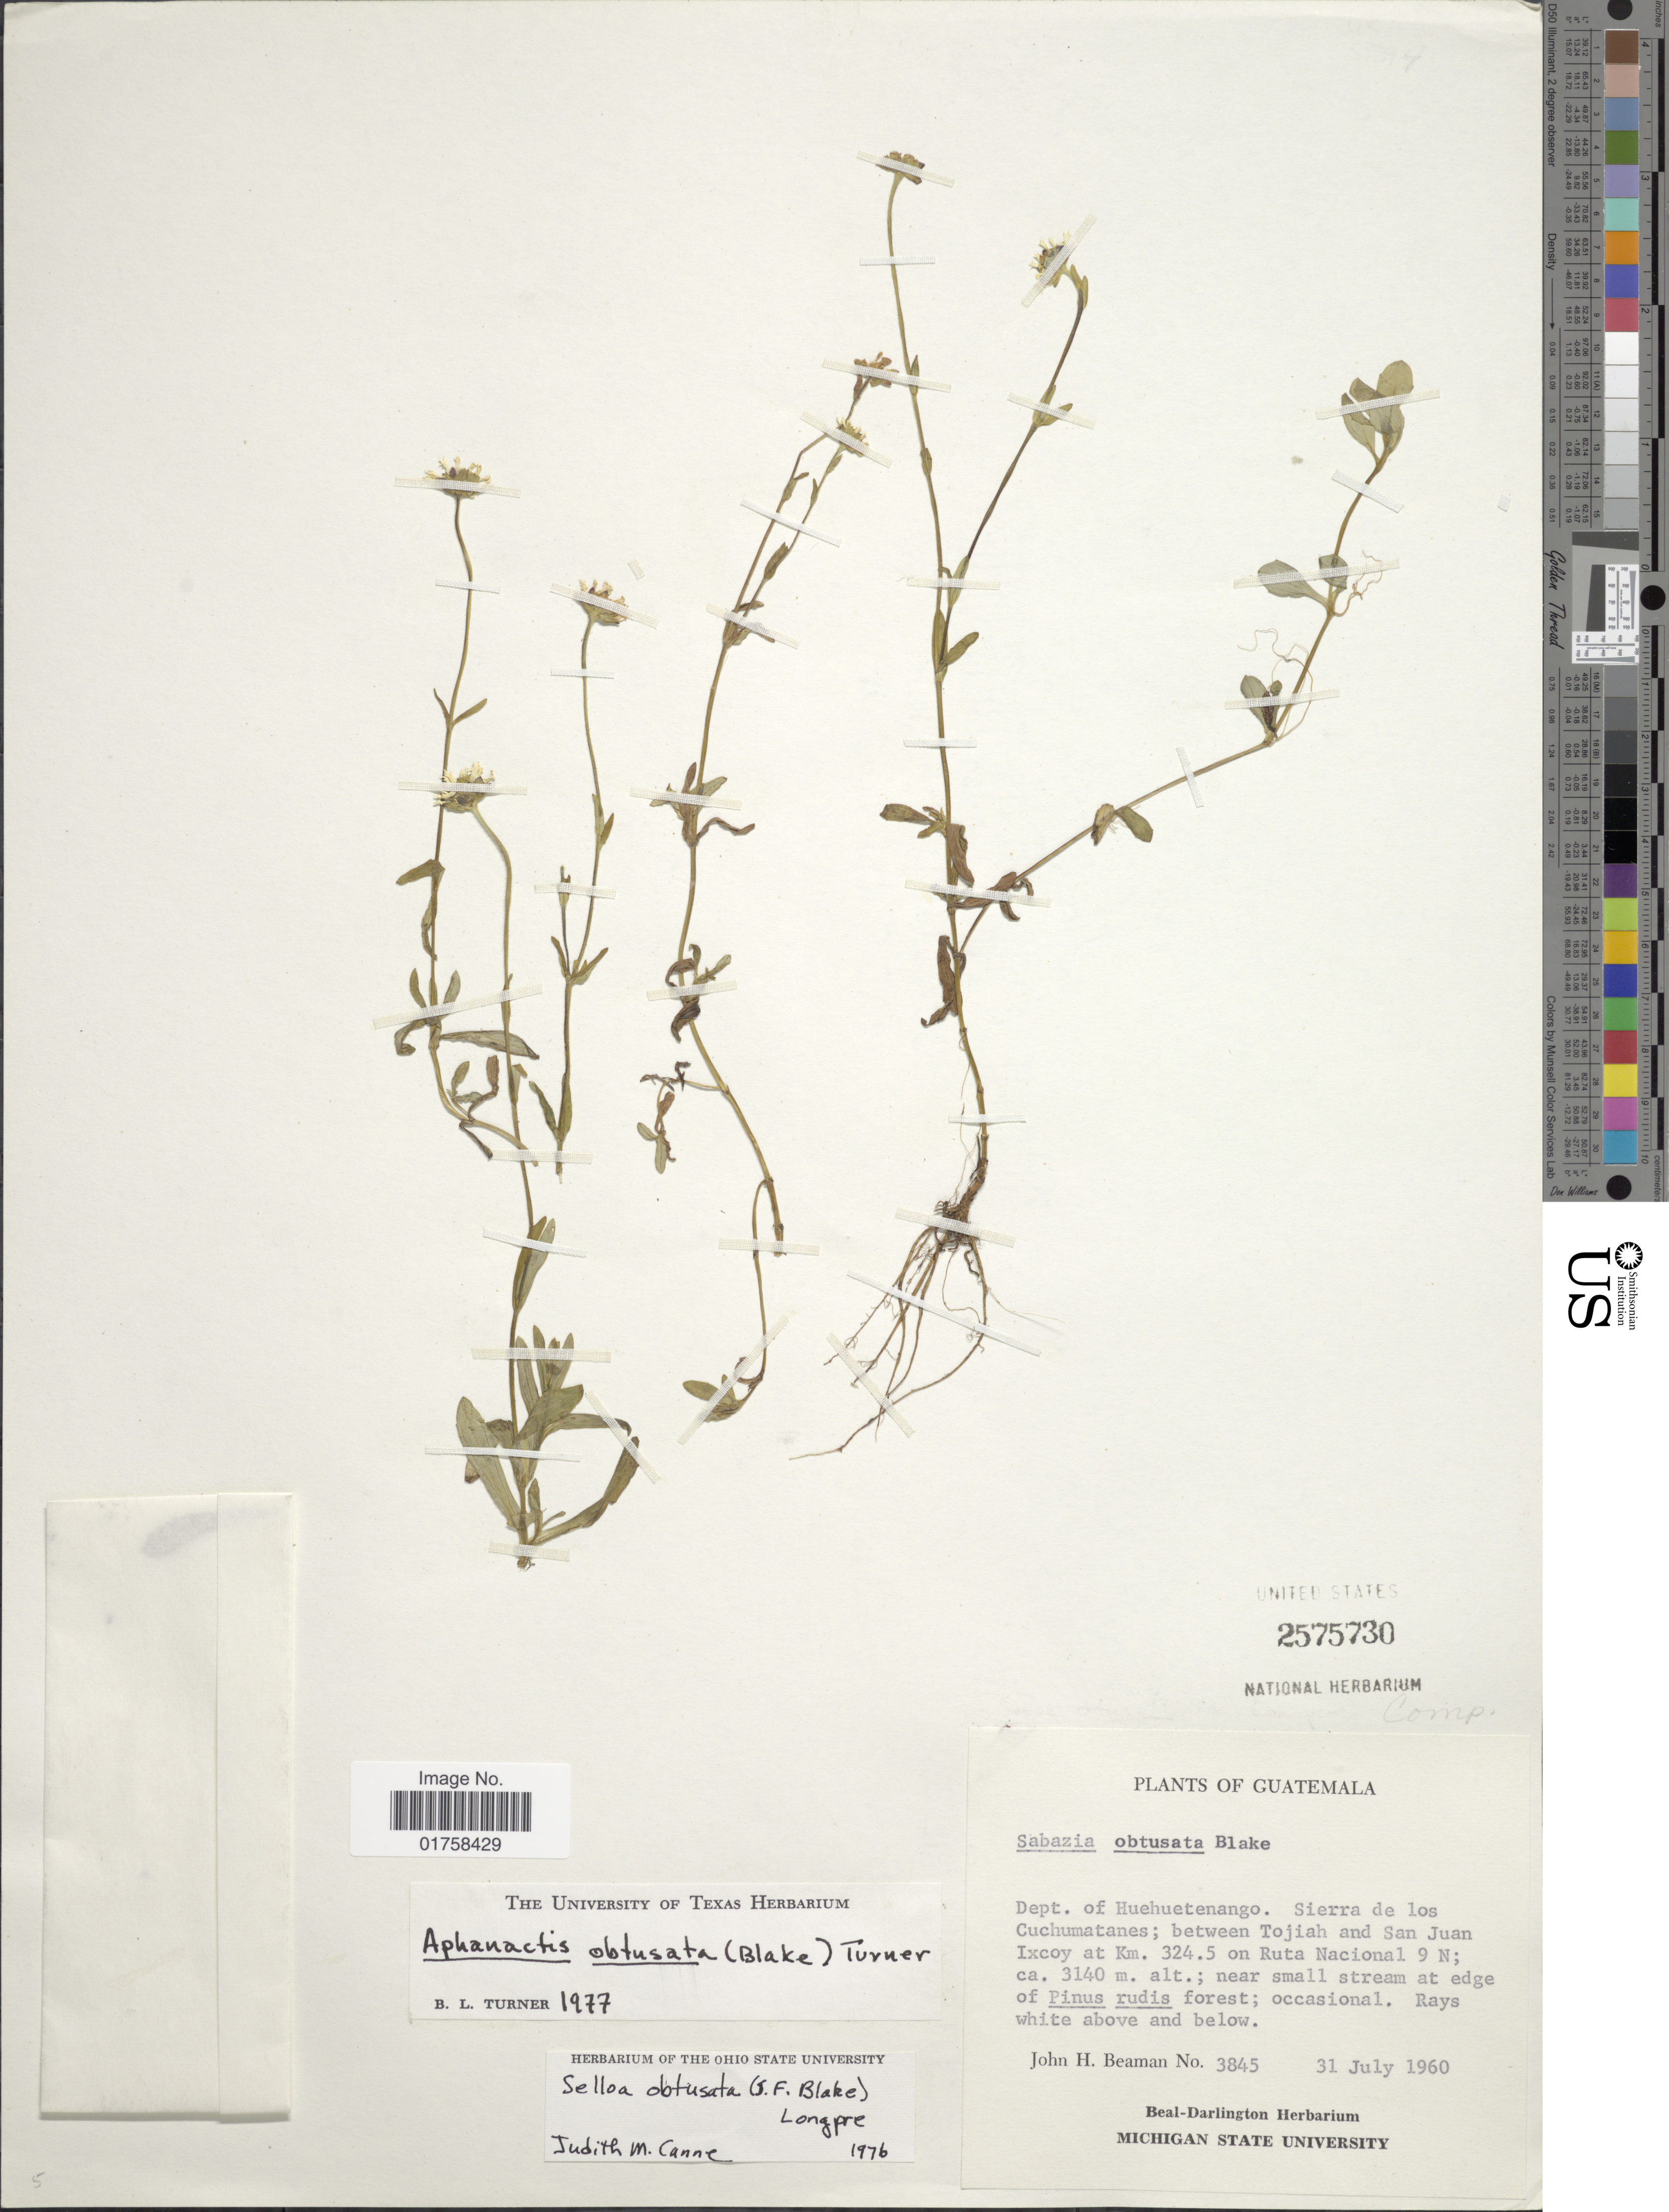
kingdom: Plantae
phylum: Tracheophyta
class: Magnoliopsida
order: Asterales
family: Asteraceae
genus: Aphanactis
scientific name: Aphanactis obtusata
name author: (S.F. Blake) B.L. Turner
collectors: J. H. Beaman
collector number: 3845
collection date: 1960-07-31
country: Guatemala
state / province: Huehuetenango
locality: Dept. of Huehuetenango. Sierra de los Cuchumatanes; between Tojiah and San Juan Ixcoy at Km. 324.5 on Ruta Nacional 9 N;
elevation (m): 3140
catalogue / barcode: US 2575730